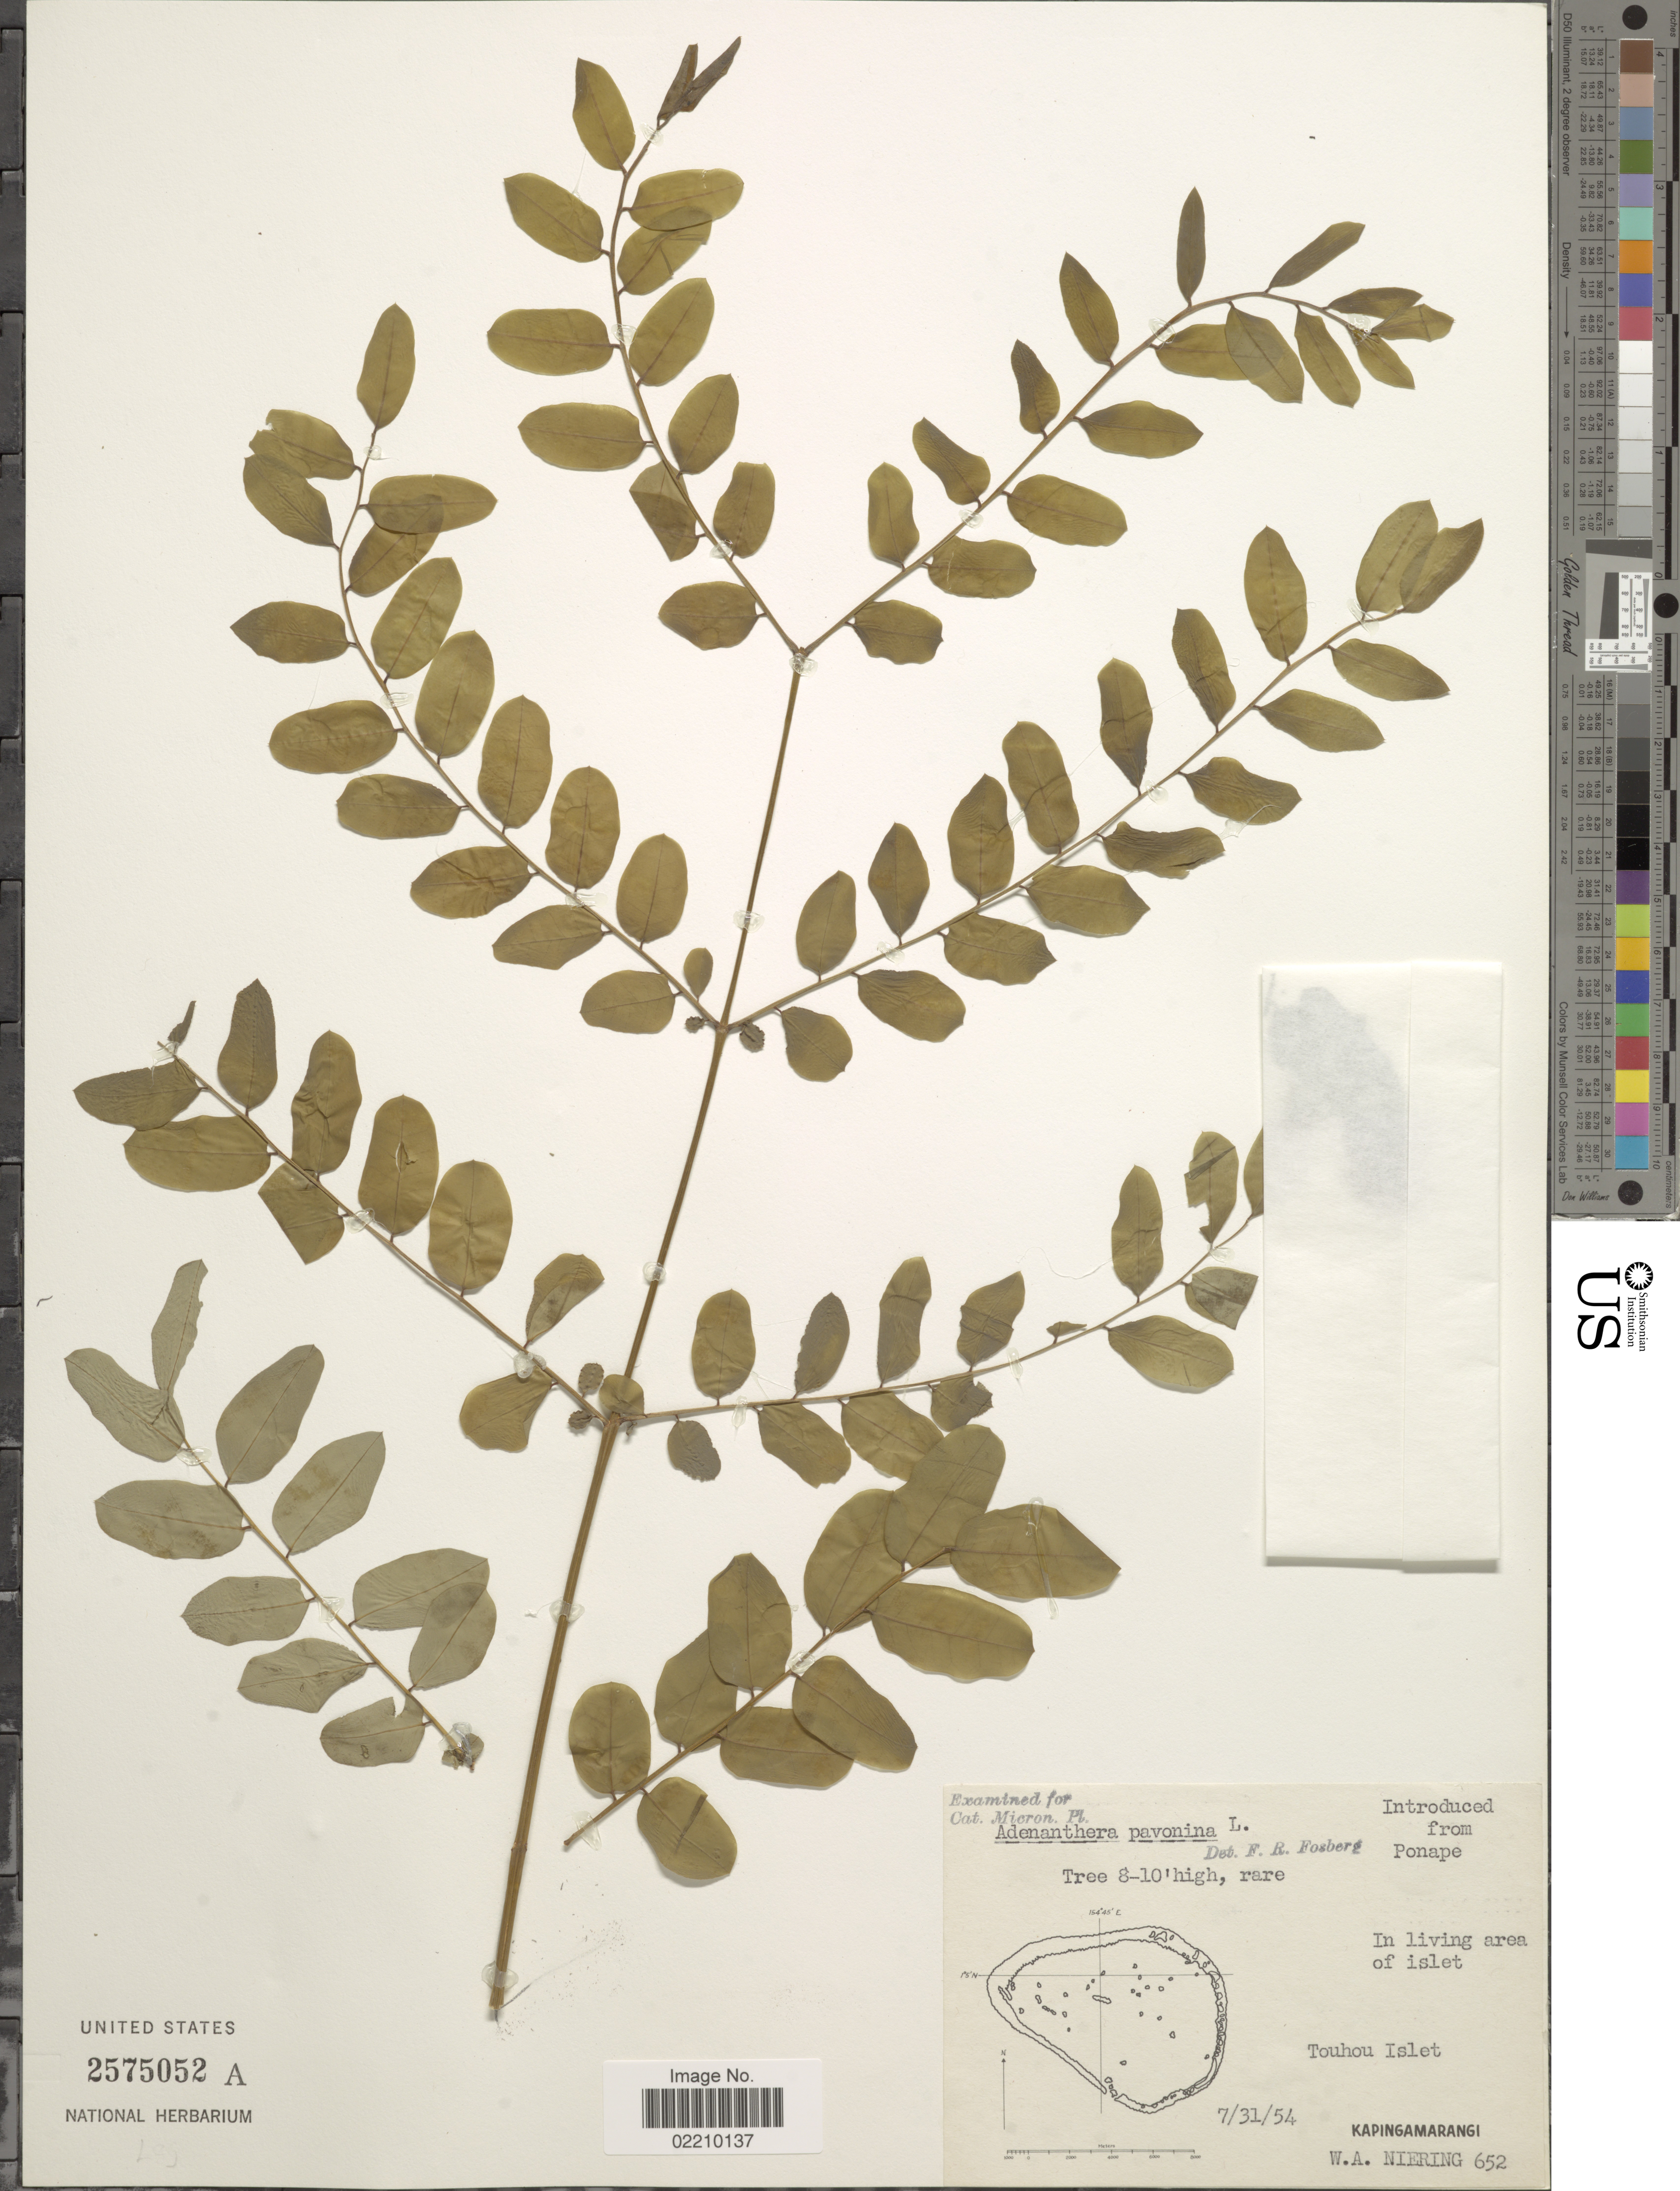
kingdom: Plantae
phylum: Tracheophyta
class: Magnoliopsida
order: Fabales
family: Fabaceae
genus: Adenanthera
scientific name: Adenanthera pavonina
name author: L.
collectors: W. Niering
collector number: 652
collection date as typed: Transcribed d/m/y: 31/7/54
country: Micronesia, Federated States of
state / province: Pohnpei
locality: In living area of islet, Touhou Islet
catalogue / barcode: US 2575052A